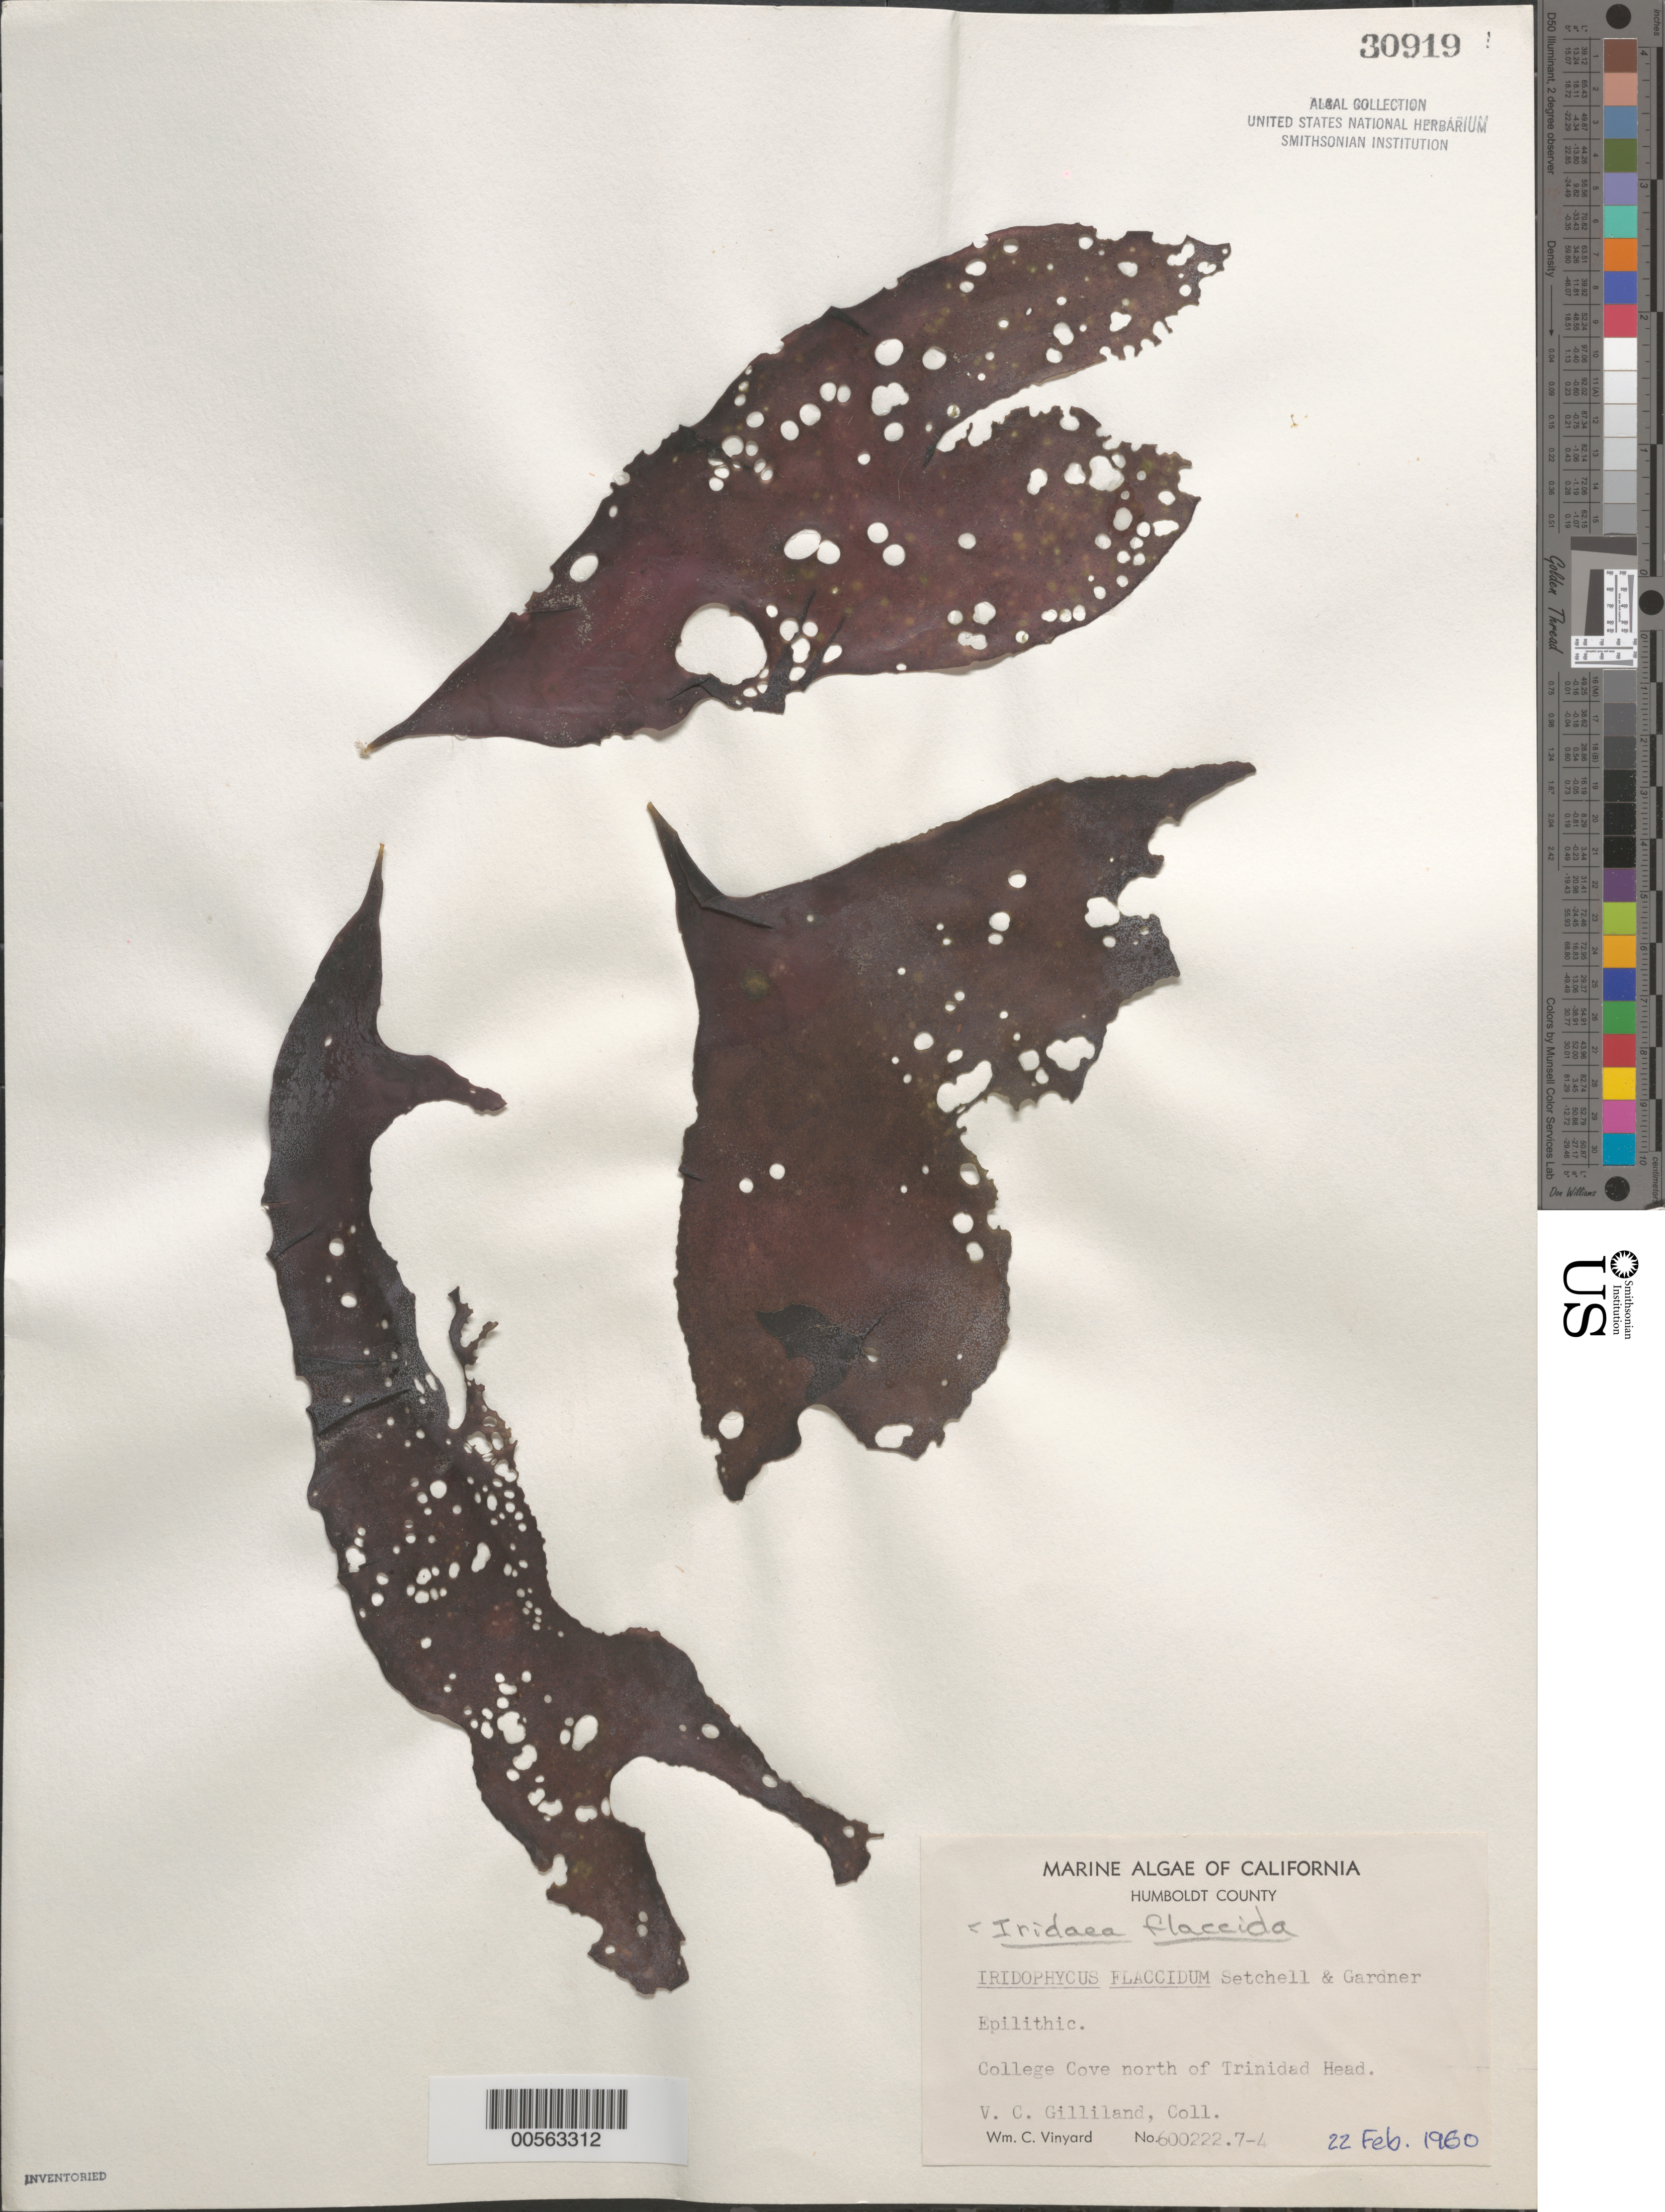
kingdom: Plantae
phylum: Rhodophyta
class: Florideophyceae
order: Gigartinales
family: Gigartinaceae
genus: Mazzaella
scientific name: Mazzaella flaccida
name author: (Setchell & N.L. Gardner) Fredericq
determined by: Algae name updating Project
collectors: V. Gilliland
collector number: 600222.7-4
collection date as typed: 22 Feb 1960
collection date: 1960-02-22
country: United States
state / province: California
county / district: Humboldt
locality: College Cove, north of Trinidad Head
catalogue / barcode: US 30919